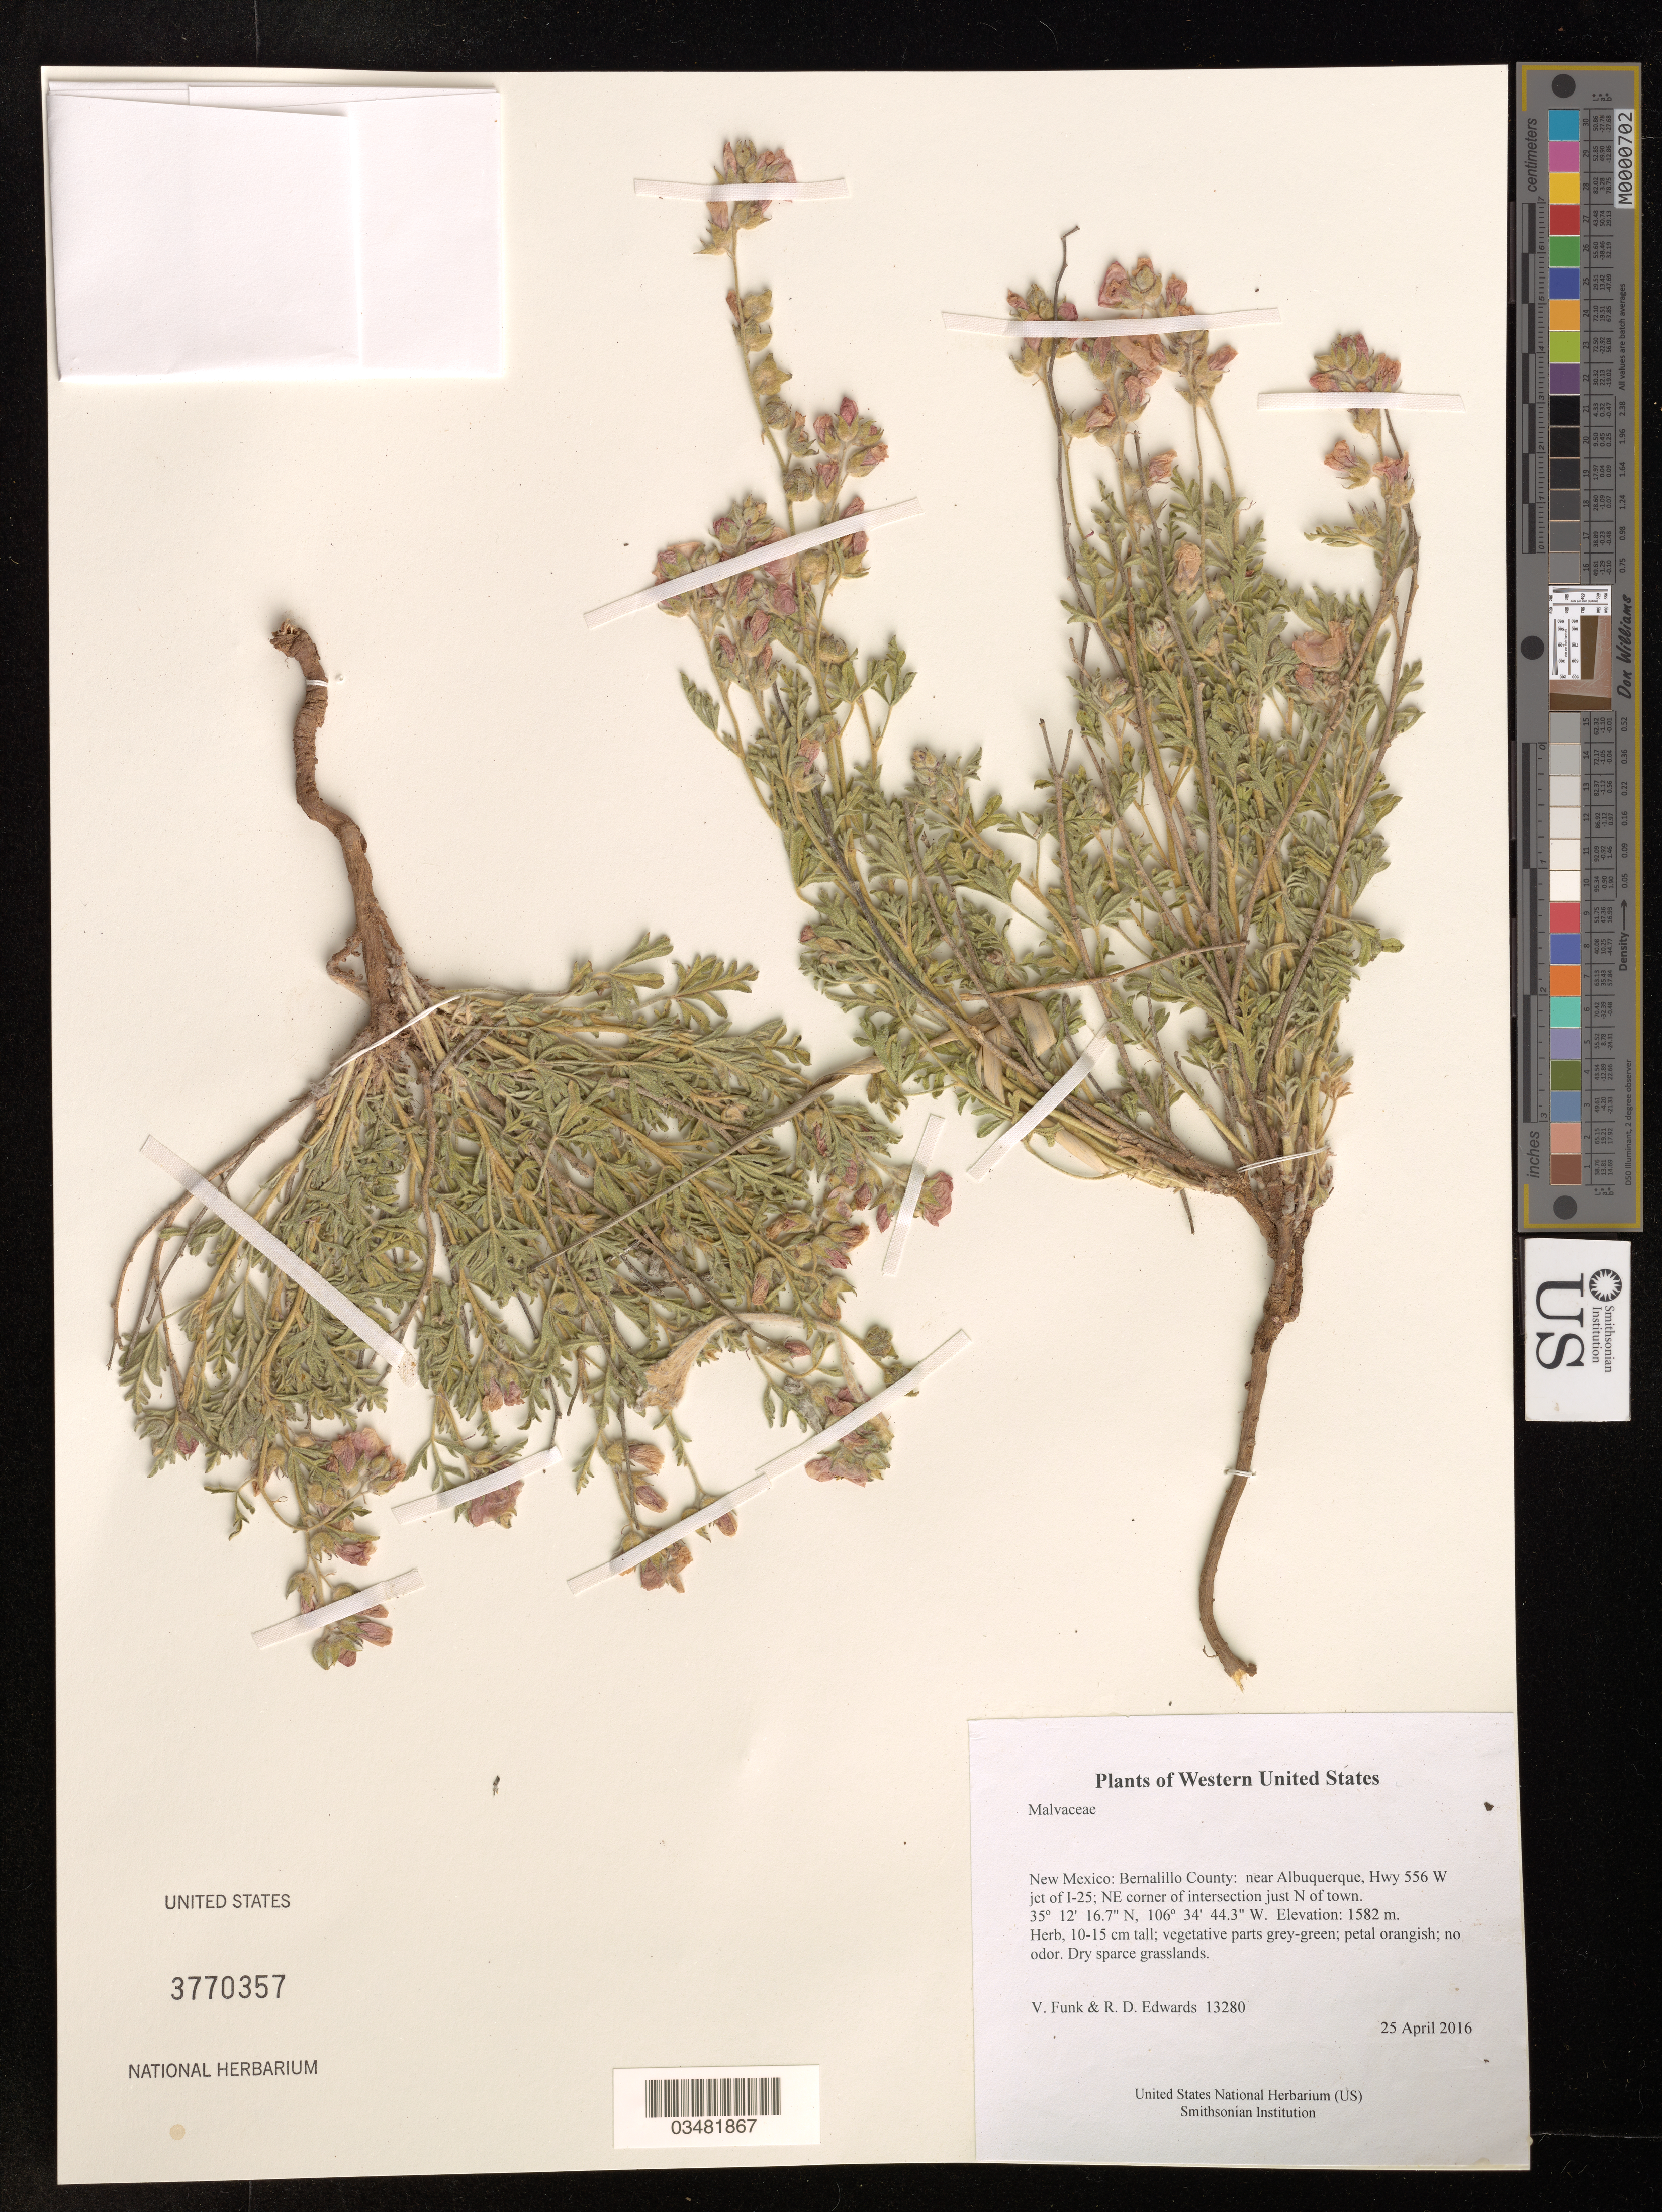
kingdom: Plantae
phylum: Tracheophyta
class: Magnoliopsida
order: Malvales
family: Malvaceae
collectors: R.D. Edwards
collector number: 13280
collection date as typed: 25 April 2016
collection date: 2016-04-25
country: United States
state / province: New Mexico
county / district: Bernalillo County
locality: near Albuquerque, Hwy 556 W jct of I-25; NE corner of intersection just N of town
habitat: Dry sparce grasslands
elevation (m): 1582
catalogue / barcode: US 3770357